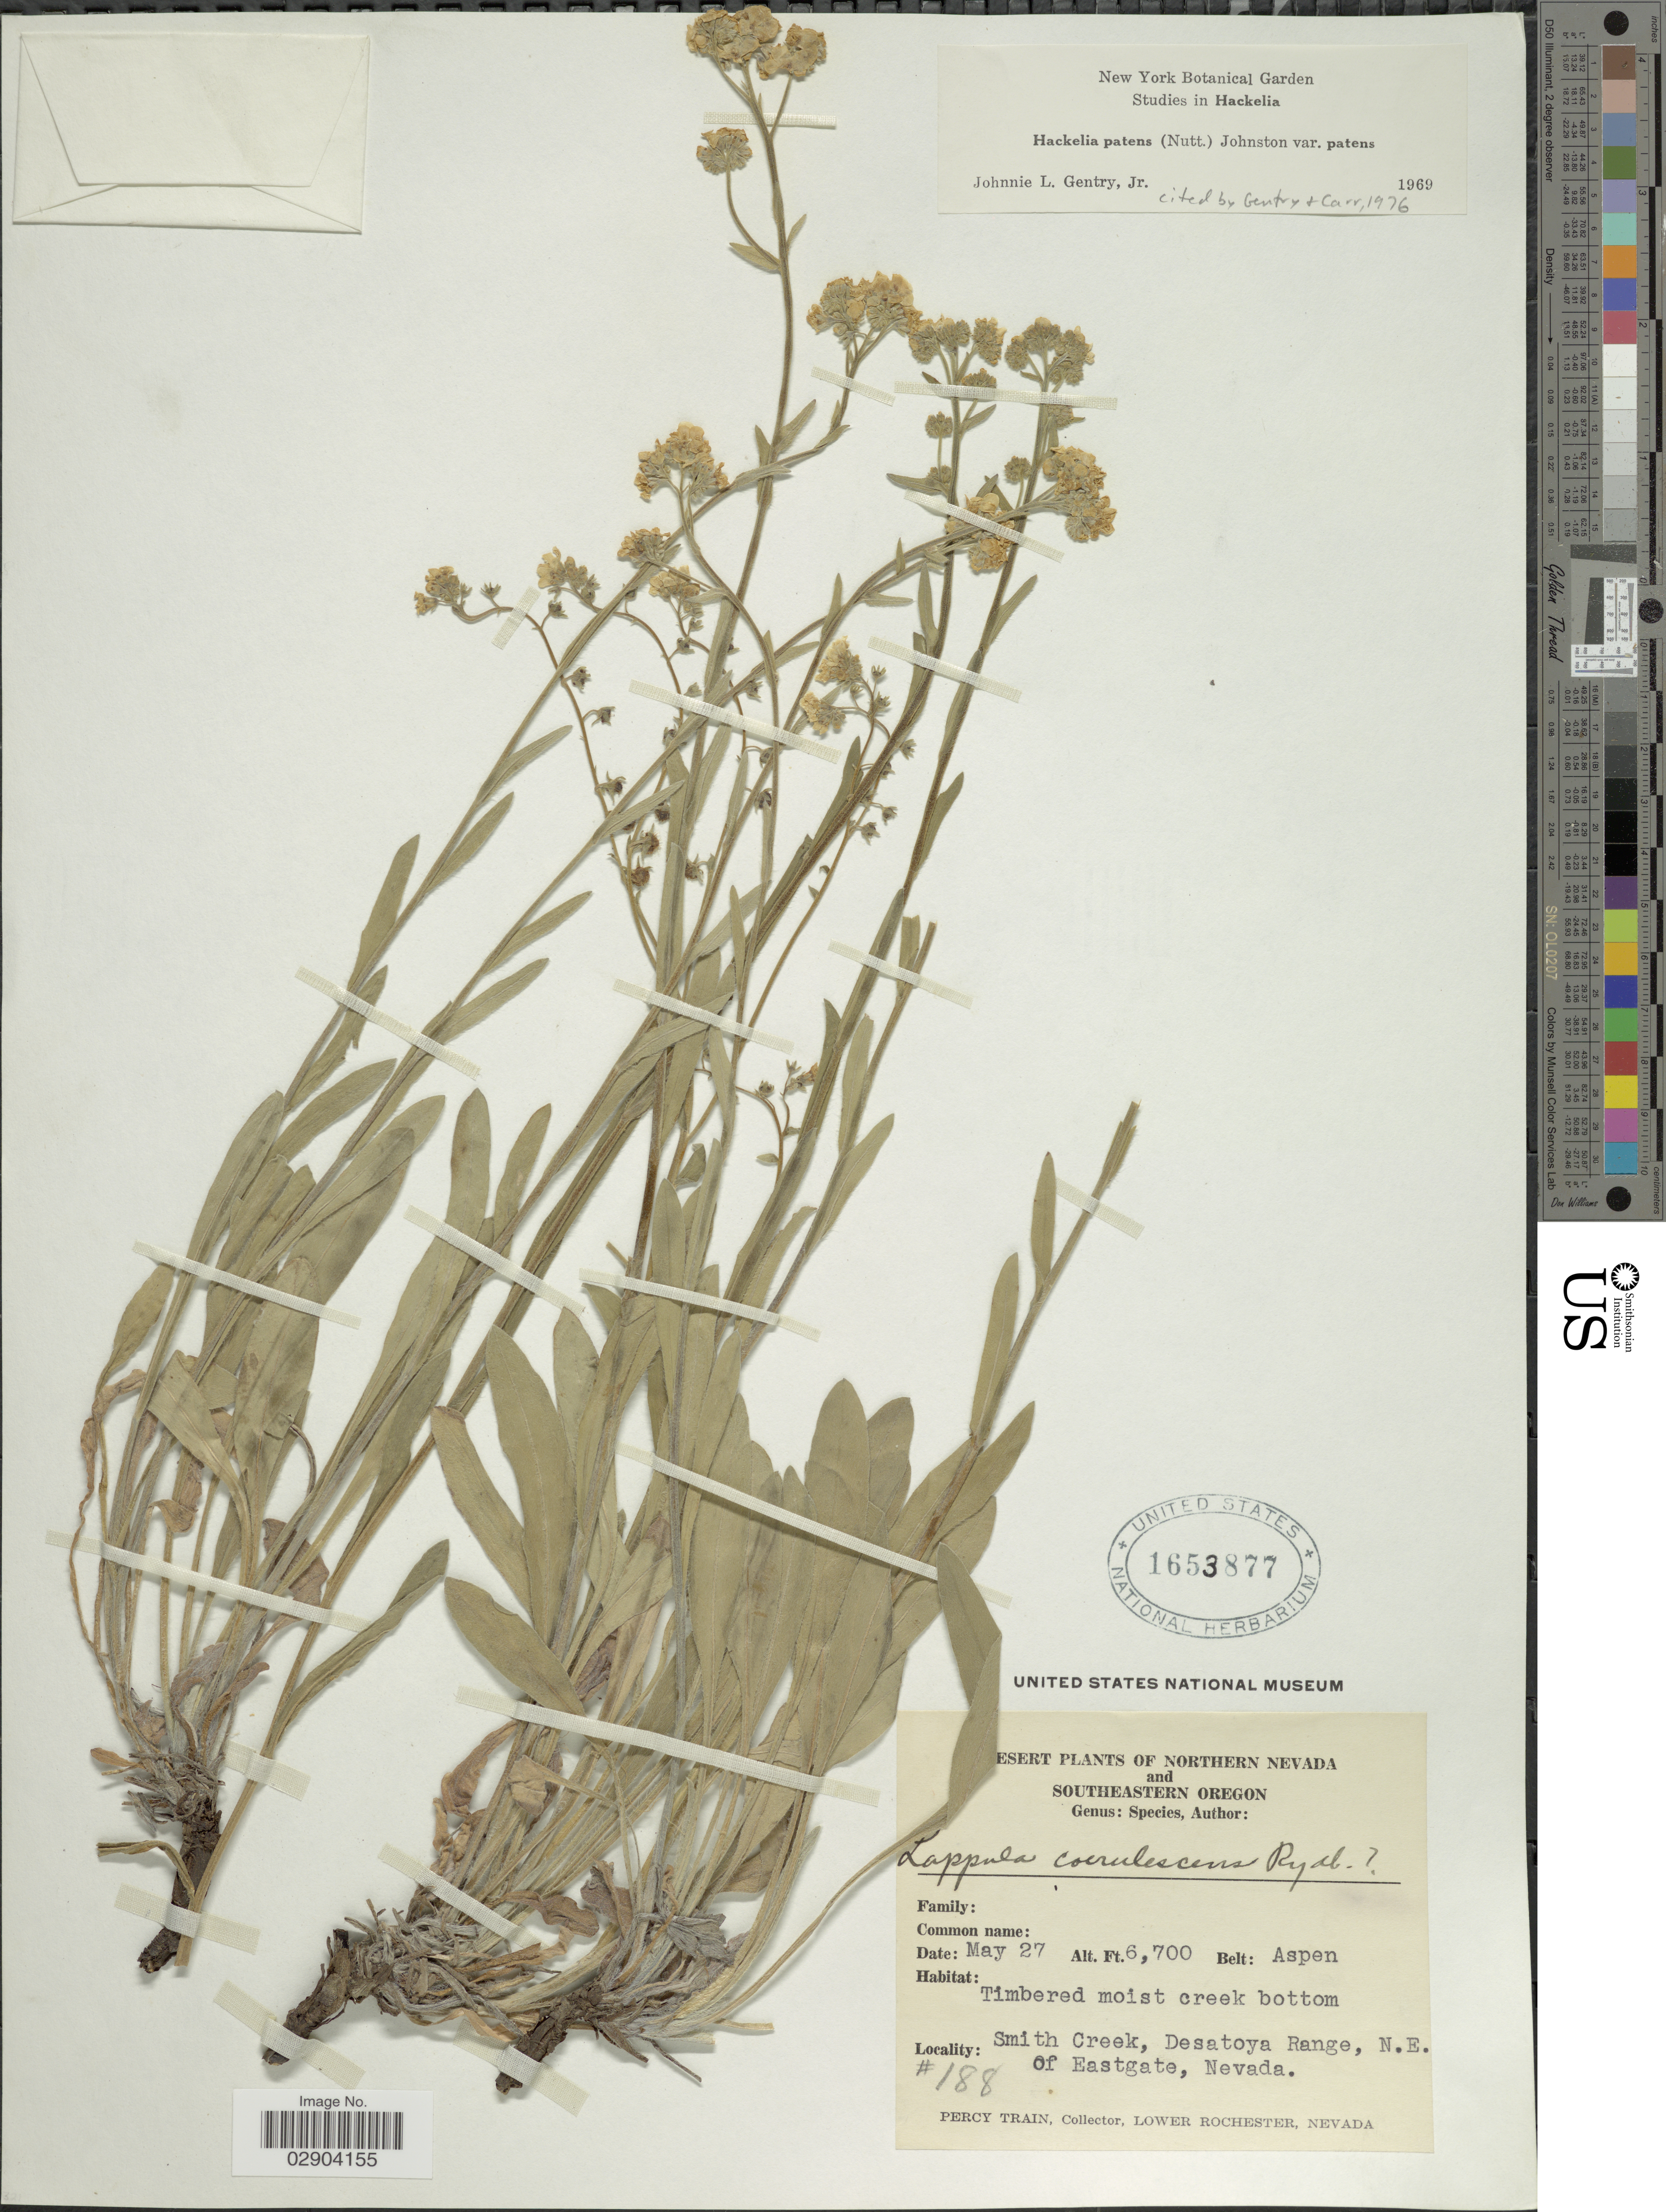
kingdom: Plantae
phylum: Tracheophyta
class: Magnoliopsida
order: Boraginales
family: Boraginaceae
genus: Hackelia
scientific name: Hackelia patens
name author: I.M. Johnst.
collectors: P. Train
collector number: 188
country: United States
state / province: Nevada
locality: Smith Creek, Desatoya Range, N.E. of Eastgate.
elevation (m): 2042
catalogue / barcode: US 1653877